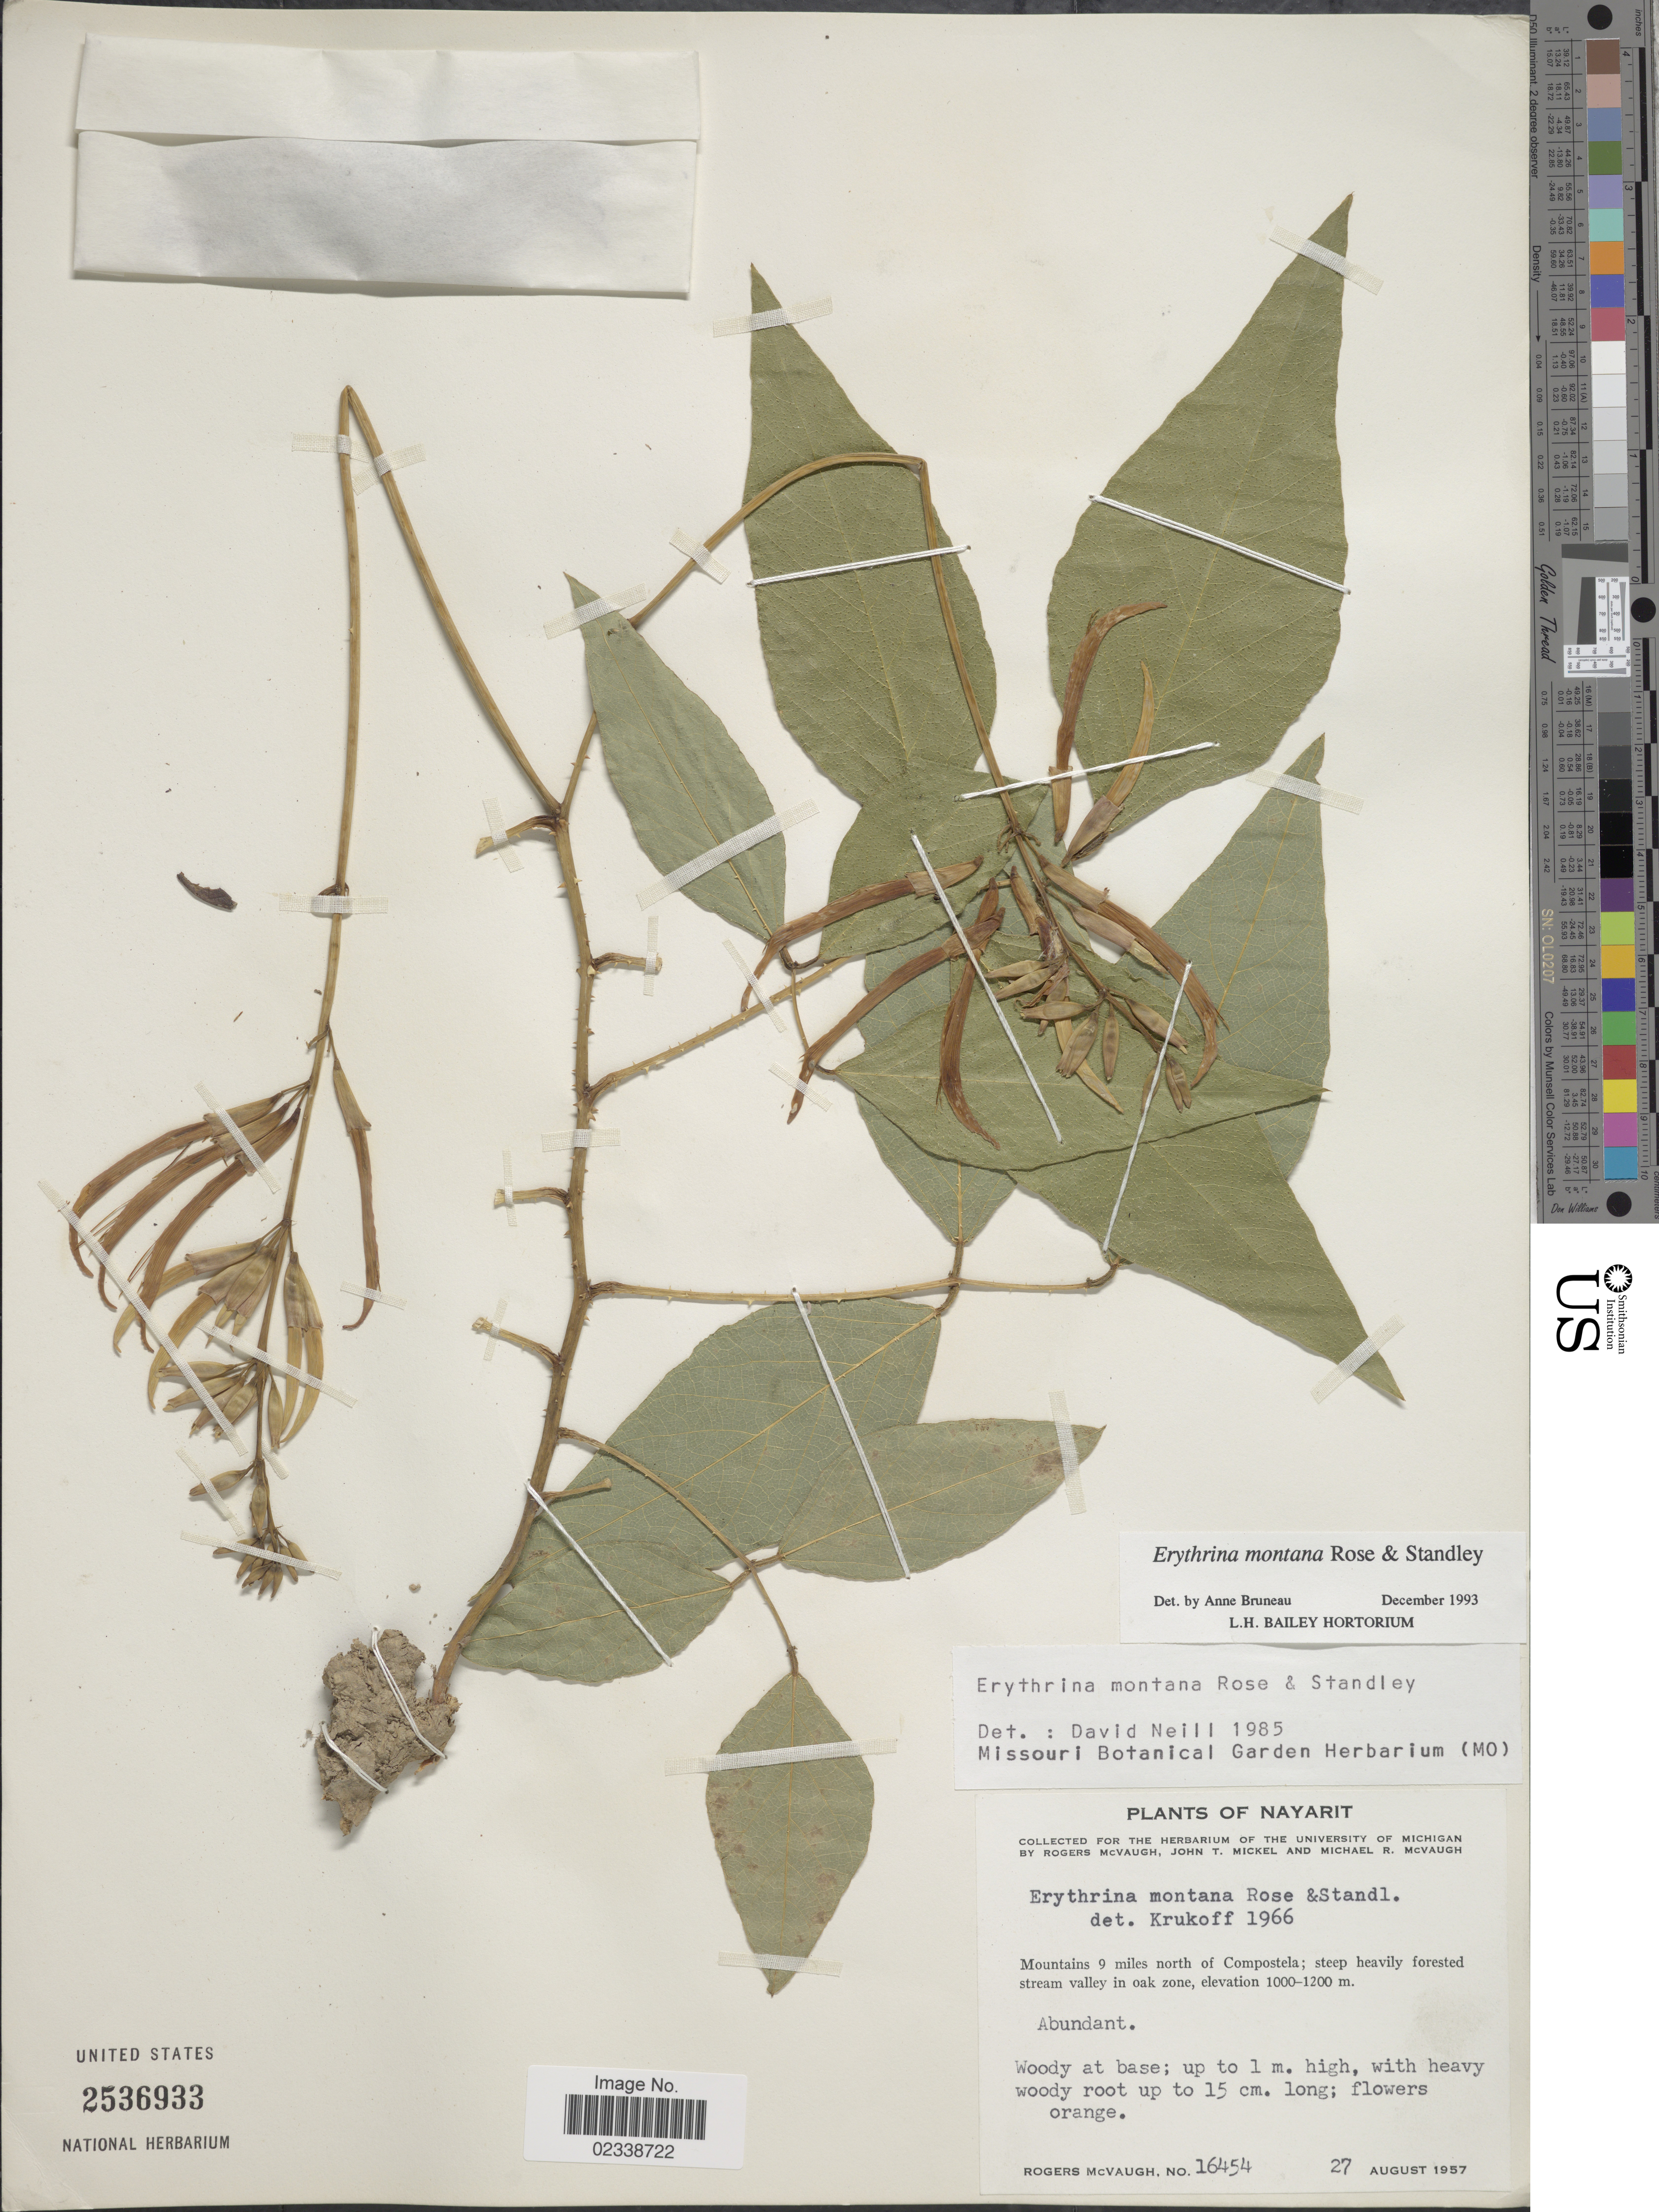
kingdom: Plantae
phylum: Tracheophyta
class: Magnoliopsida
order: Fabales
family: Fabaceae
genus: Erythrina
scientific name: Erythrina montana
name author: Rose & Standl.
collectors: R. McVaugh & M. R. McVaugh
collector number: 16454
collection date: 1957-08-27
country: Mexico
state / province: Nayarit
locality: Mountains 9 miles north of Compostela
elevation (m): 1000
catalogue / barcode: US 2536933